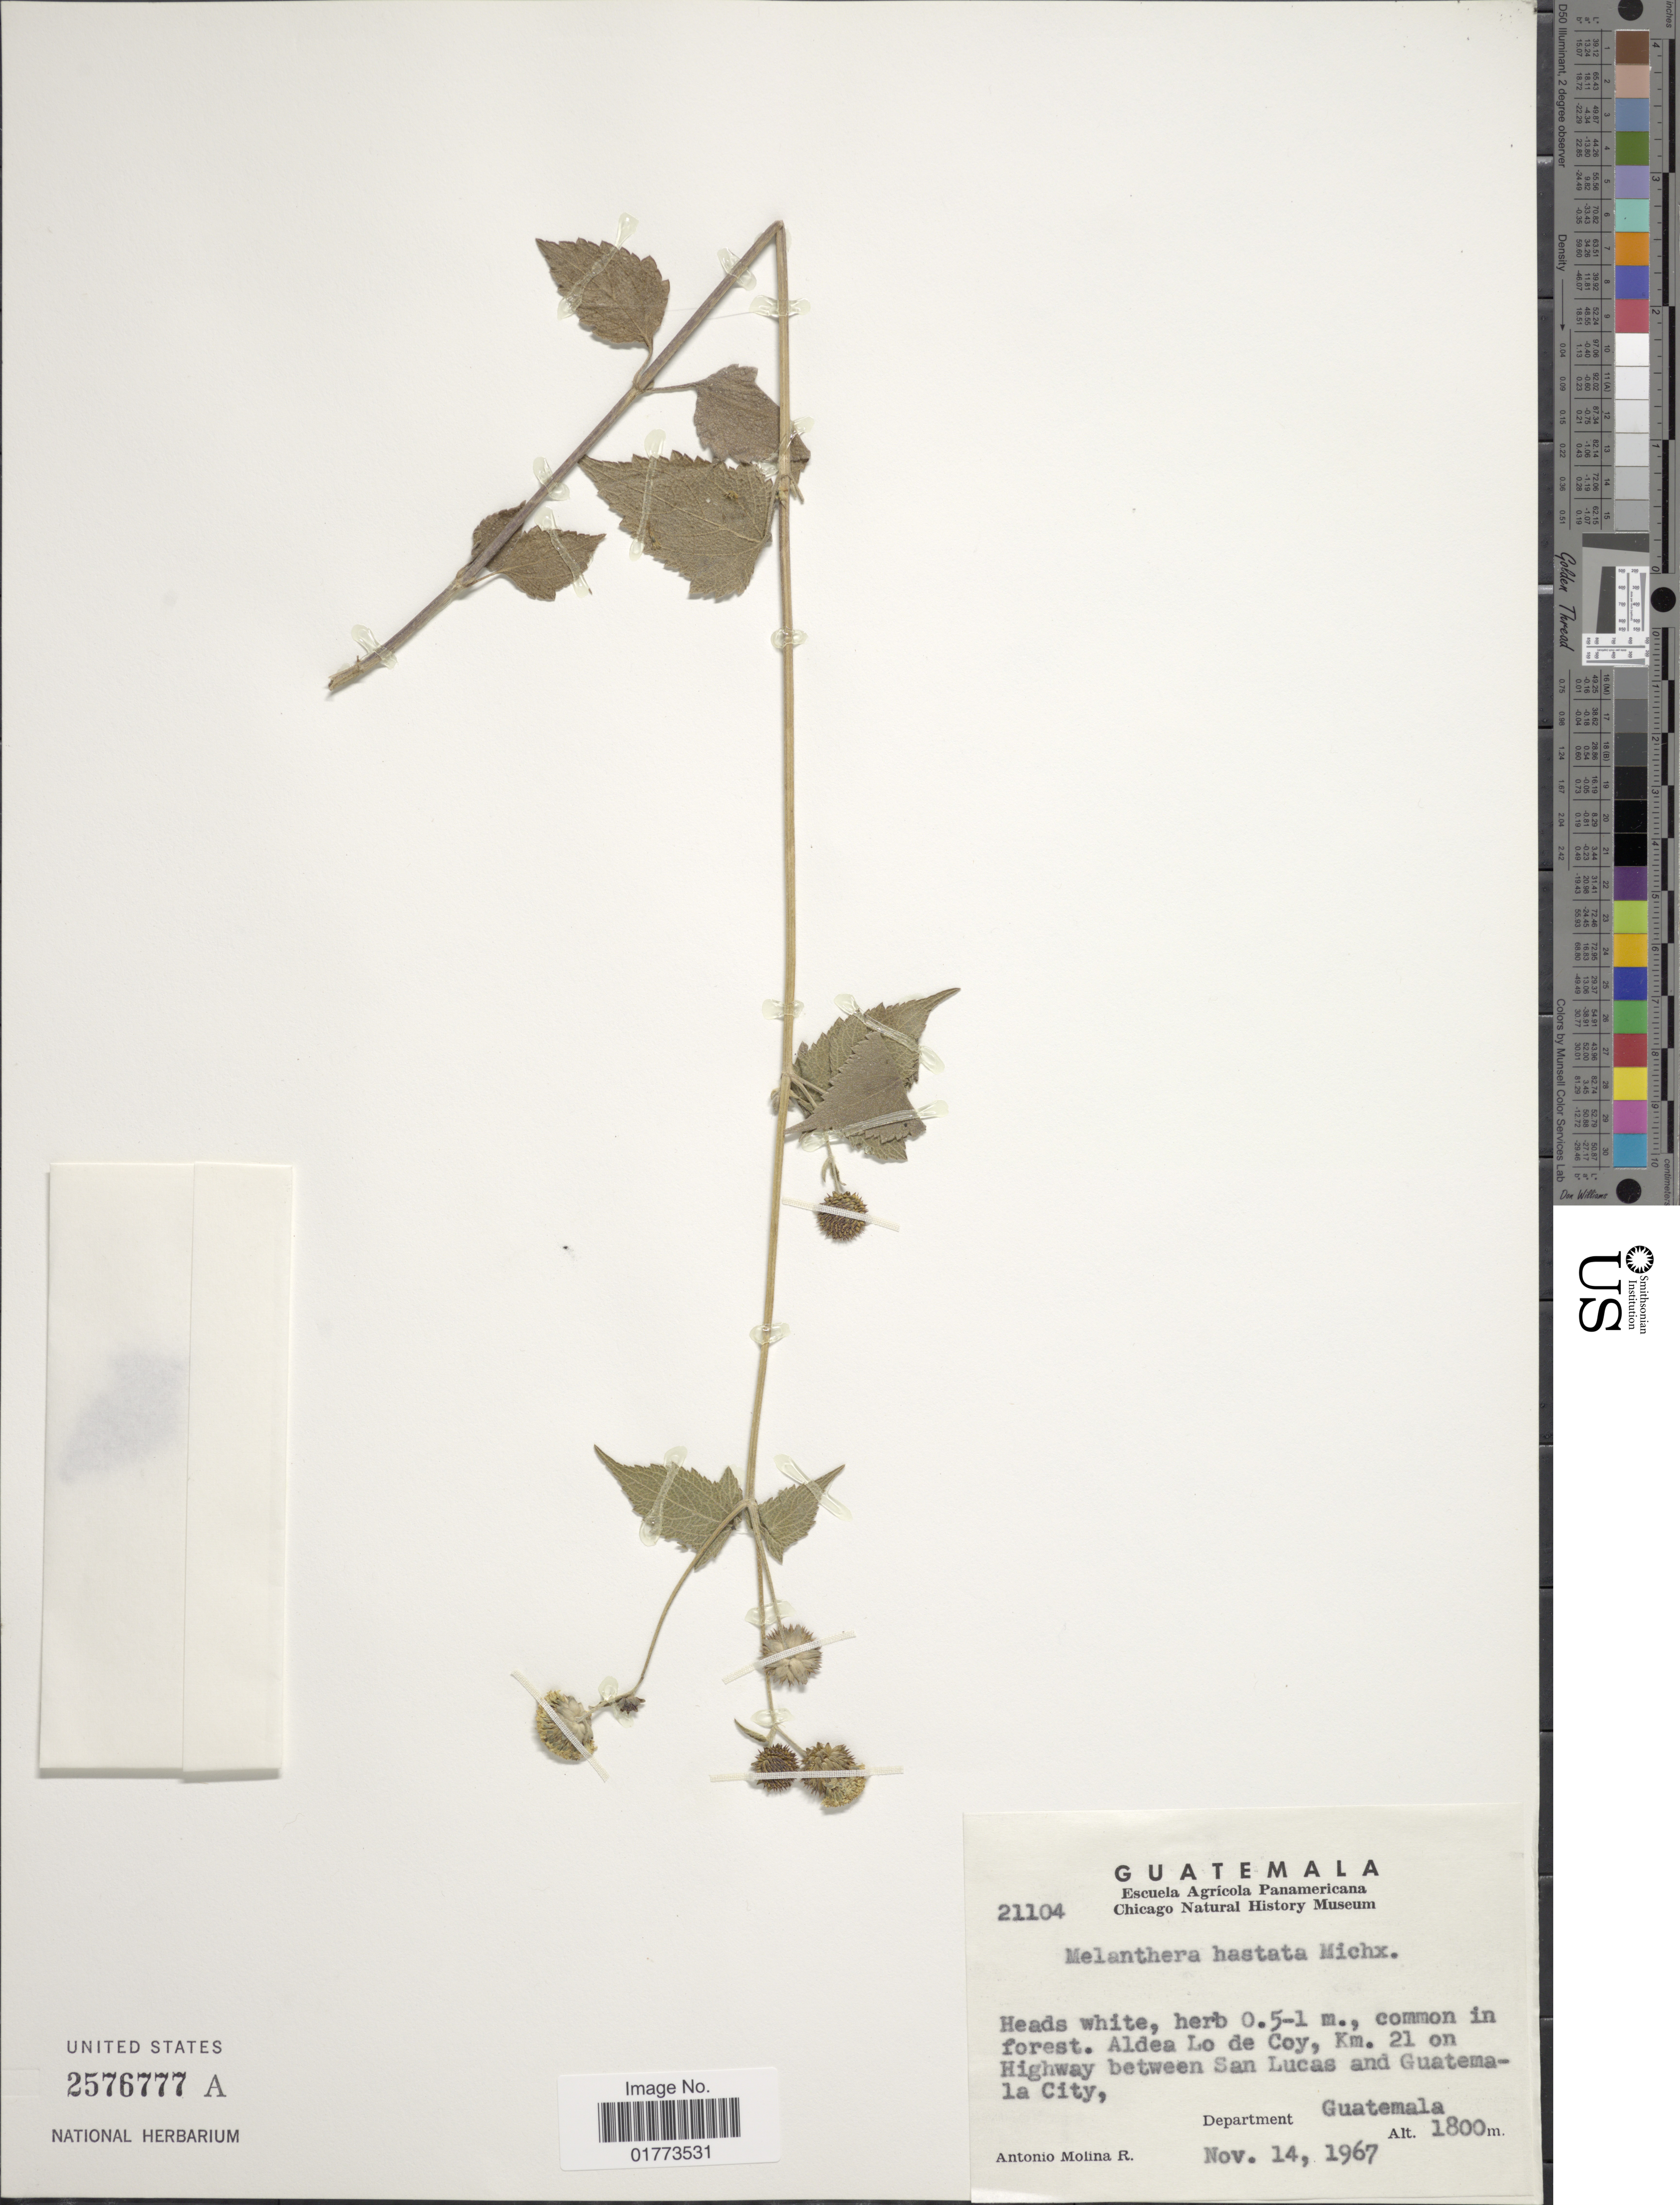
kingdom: Plantae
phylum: Tracheophyta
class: Magnoliopsida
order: Asterales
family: Asteraceae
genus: Melanthera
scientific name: Melanthera nivea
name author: (L.) Small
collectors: A. Molina R.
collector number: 21104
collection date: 1967-11-14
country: Guatemala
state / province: Guatemala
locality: Aldea Lo de Coy, Km. 21 on Highway between San Lucas and Guatemala City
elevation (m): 1800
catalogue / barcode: US 2576777A